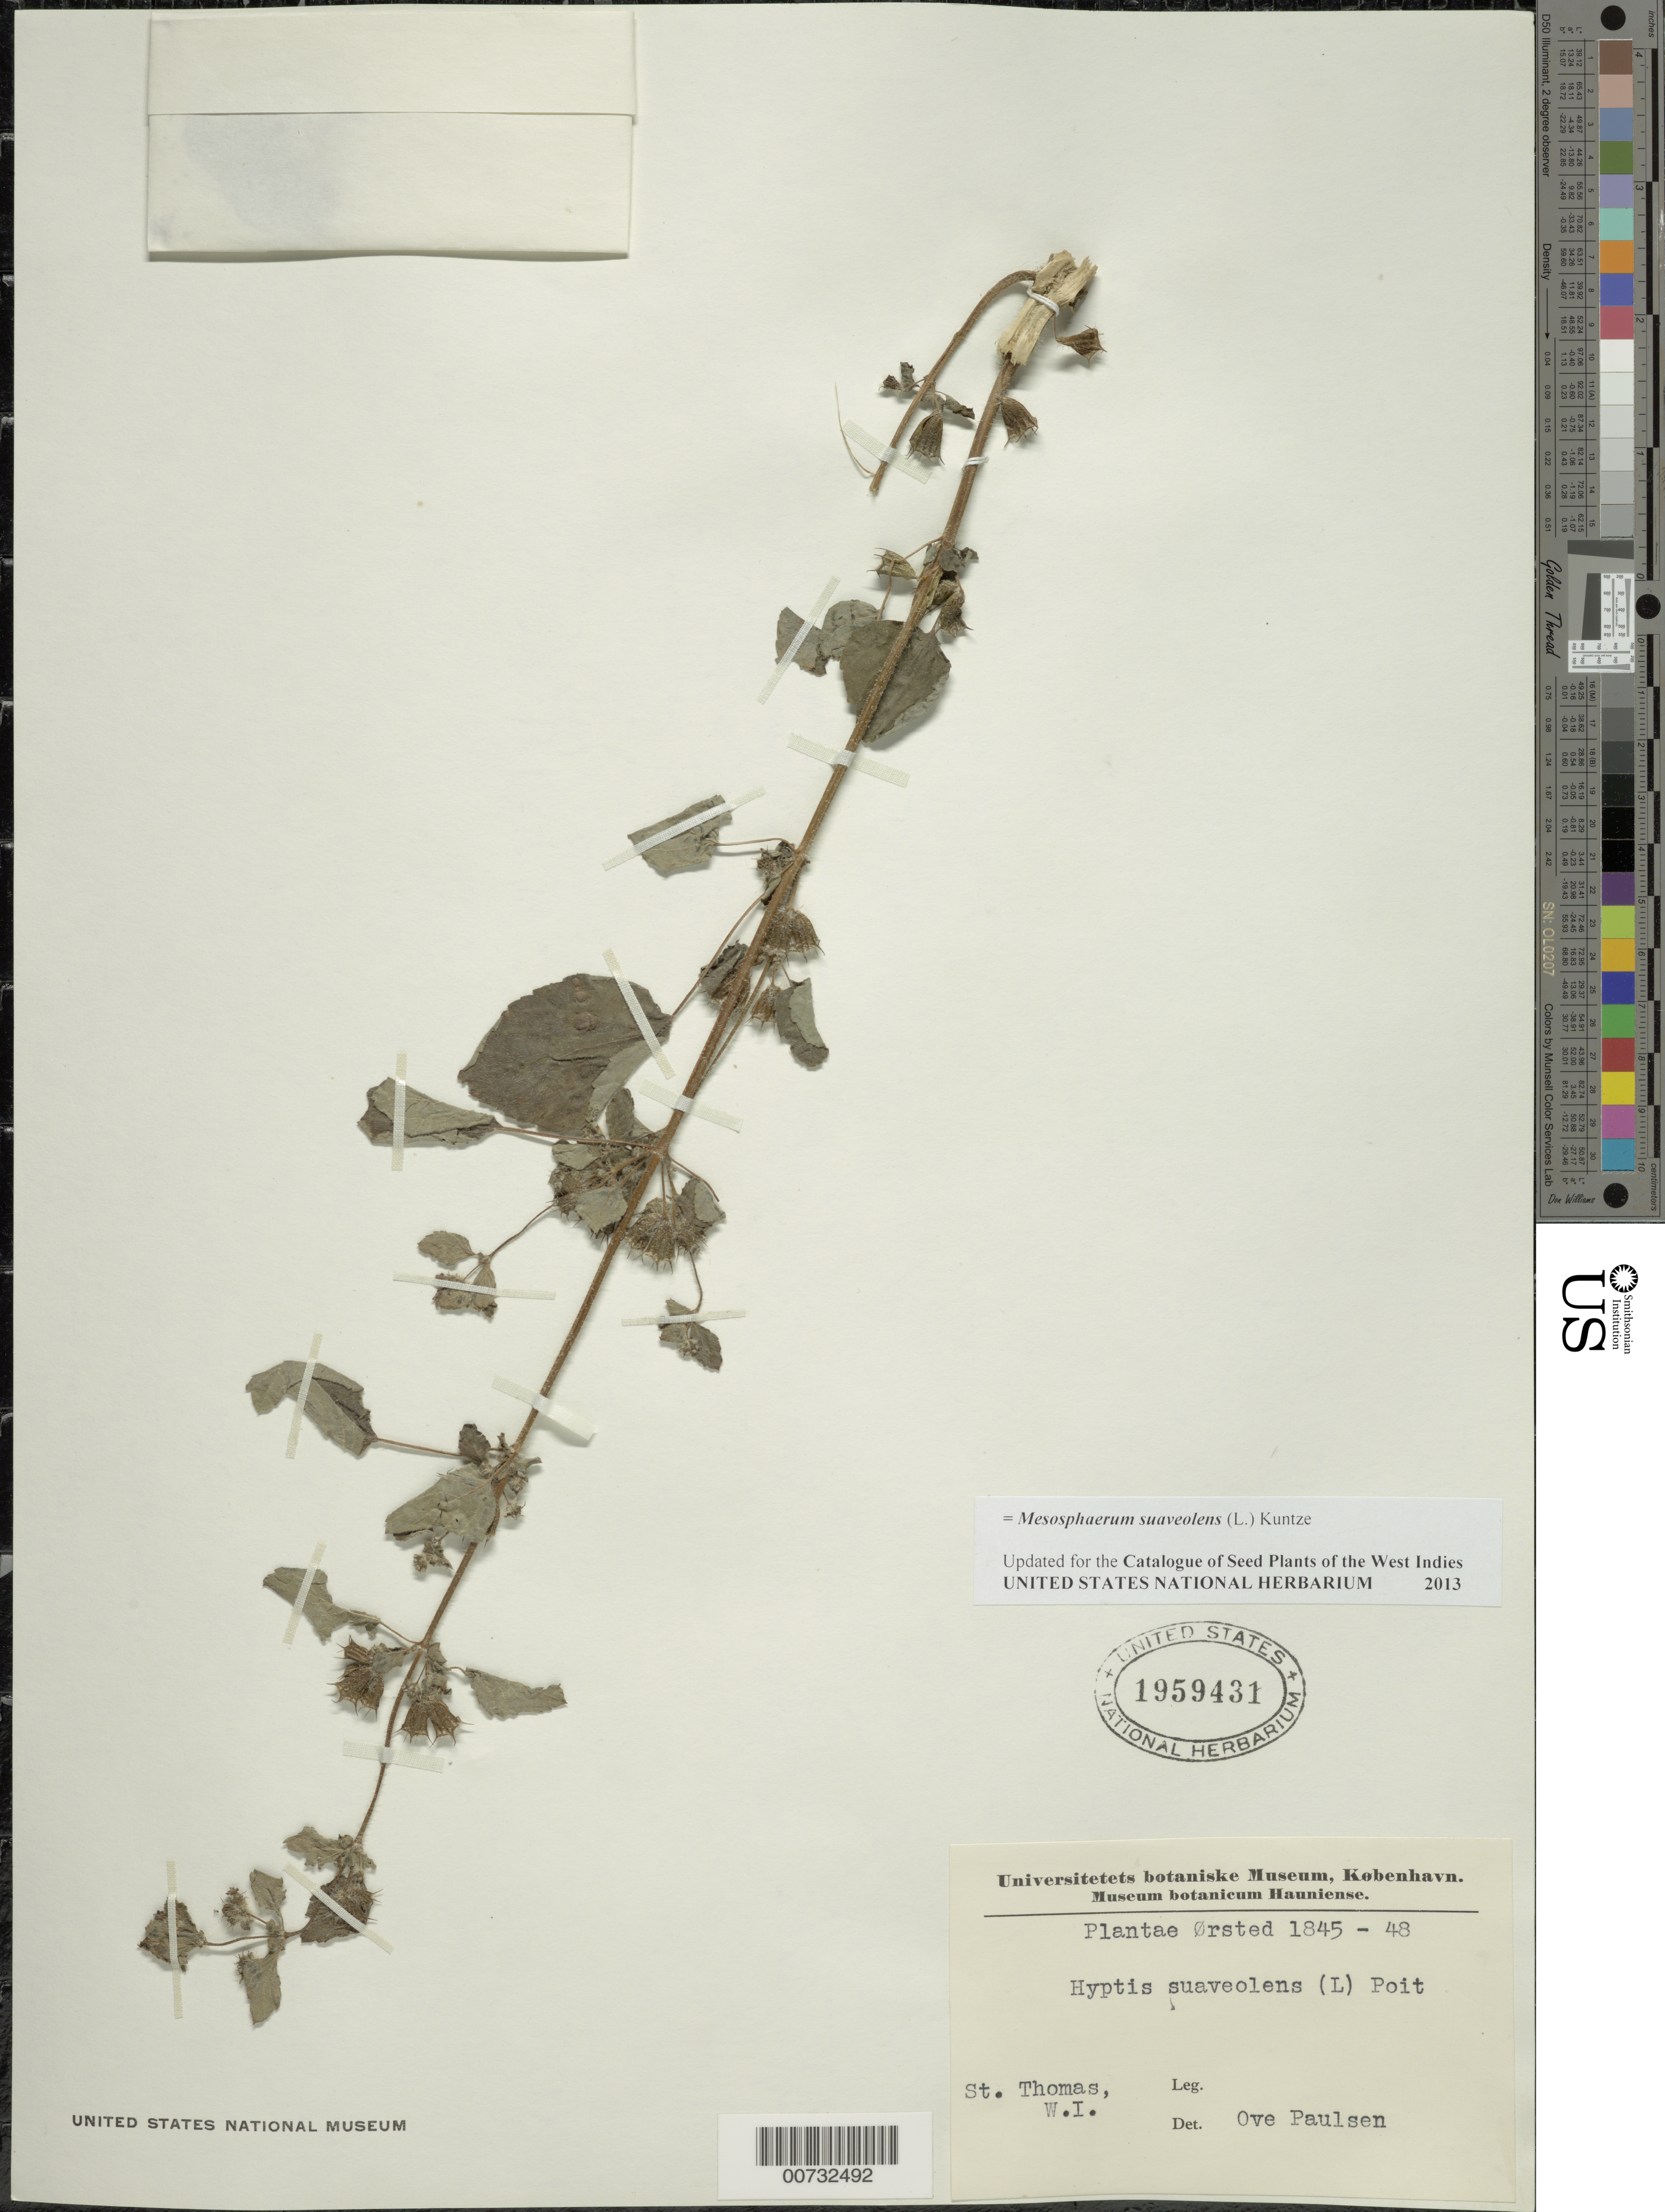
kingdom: Plantae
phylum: Tracheophyta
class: Magnoliopsida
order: Lamiales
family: Lamiaceae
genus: Mesosphaerum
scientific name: Mesosphaerum suaveolens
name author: (L.) Kuntze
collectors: A. S. Oersted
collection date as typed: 1845 to -- --- 1848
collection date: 1845/1848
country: U.S. Virgin Islands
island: St. Thomas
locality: St. Thomas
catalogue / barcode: US 1959431